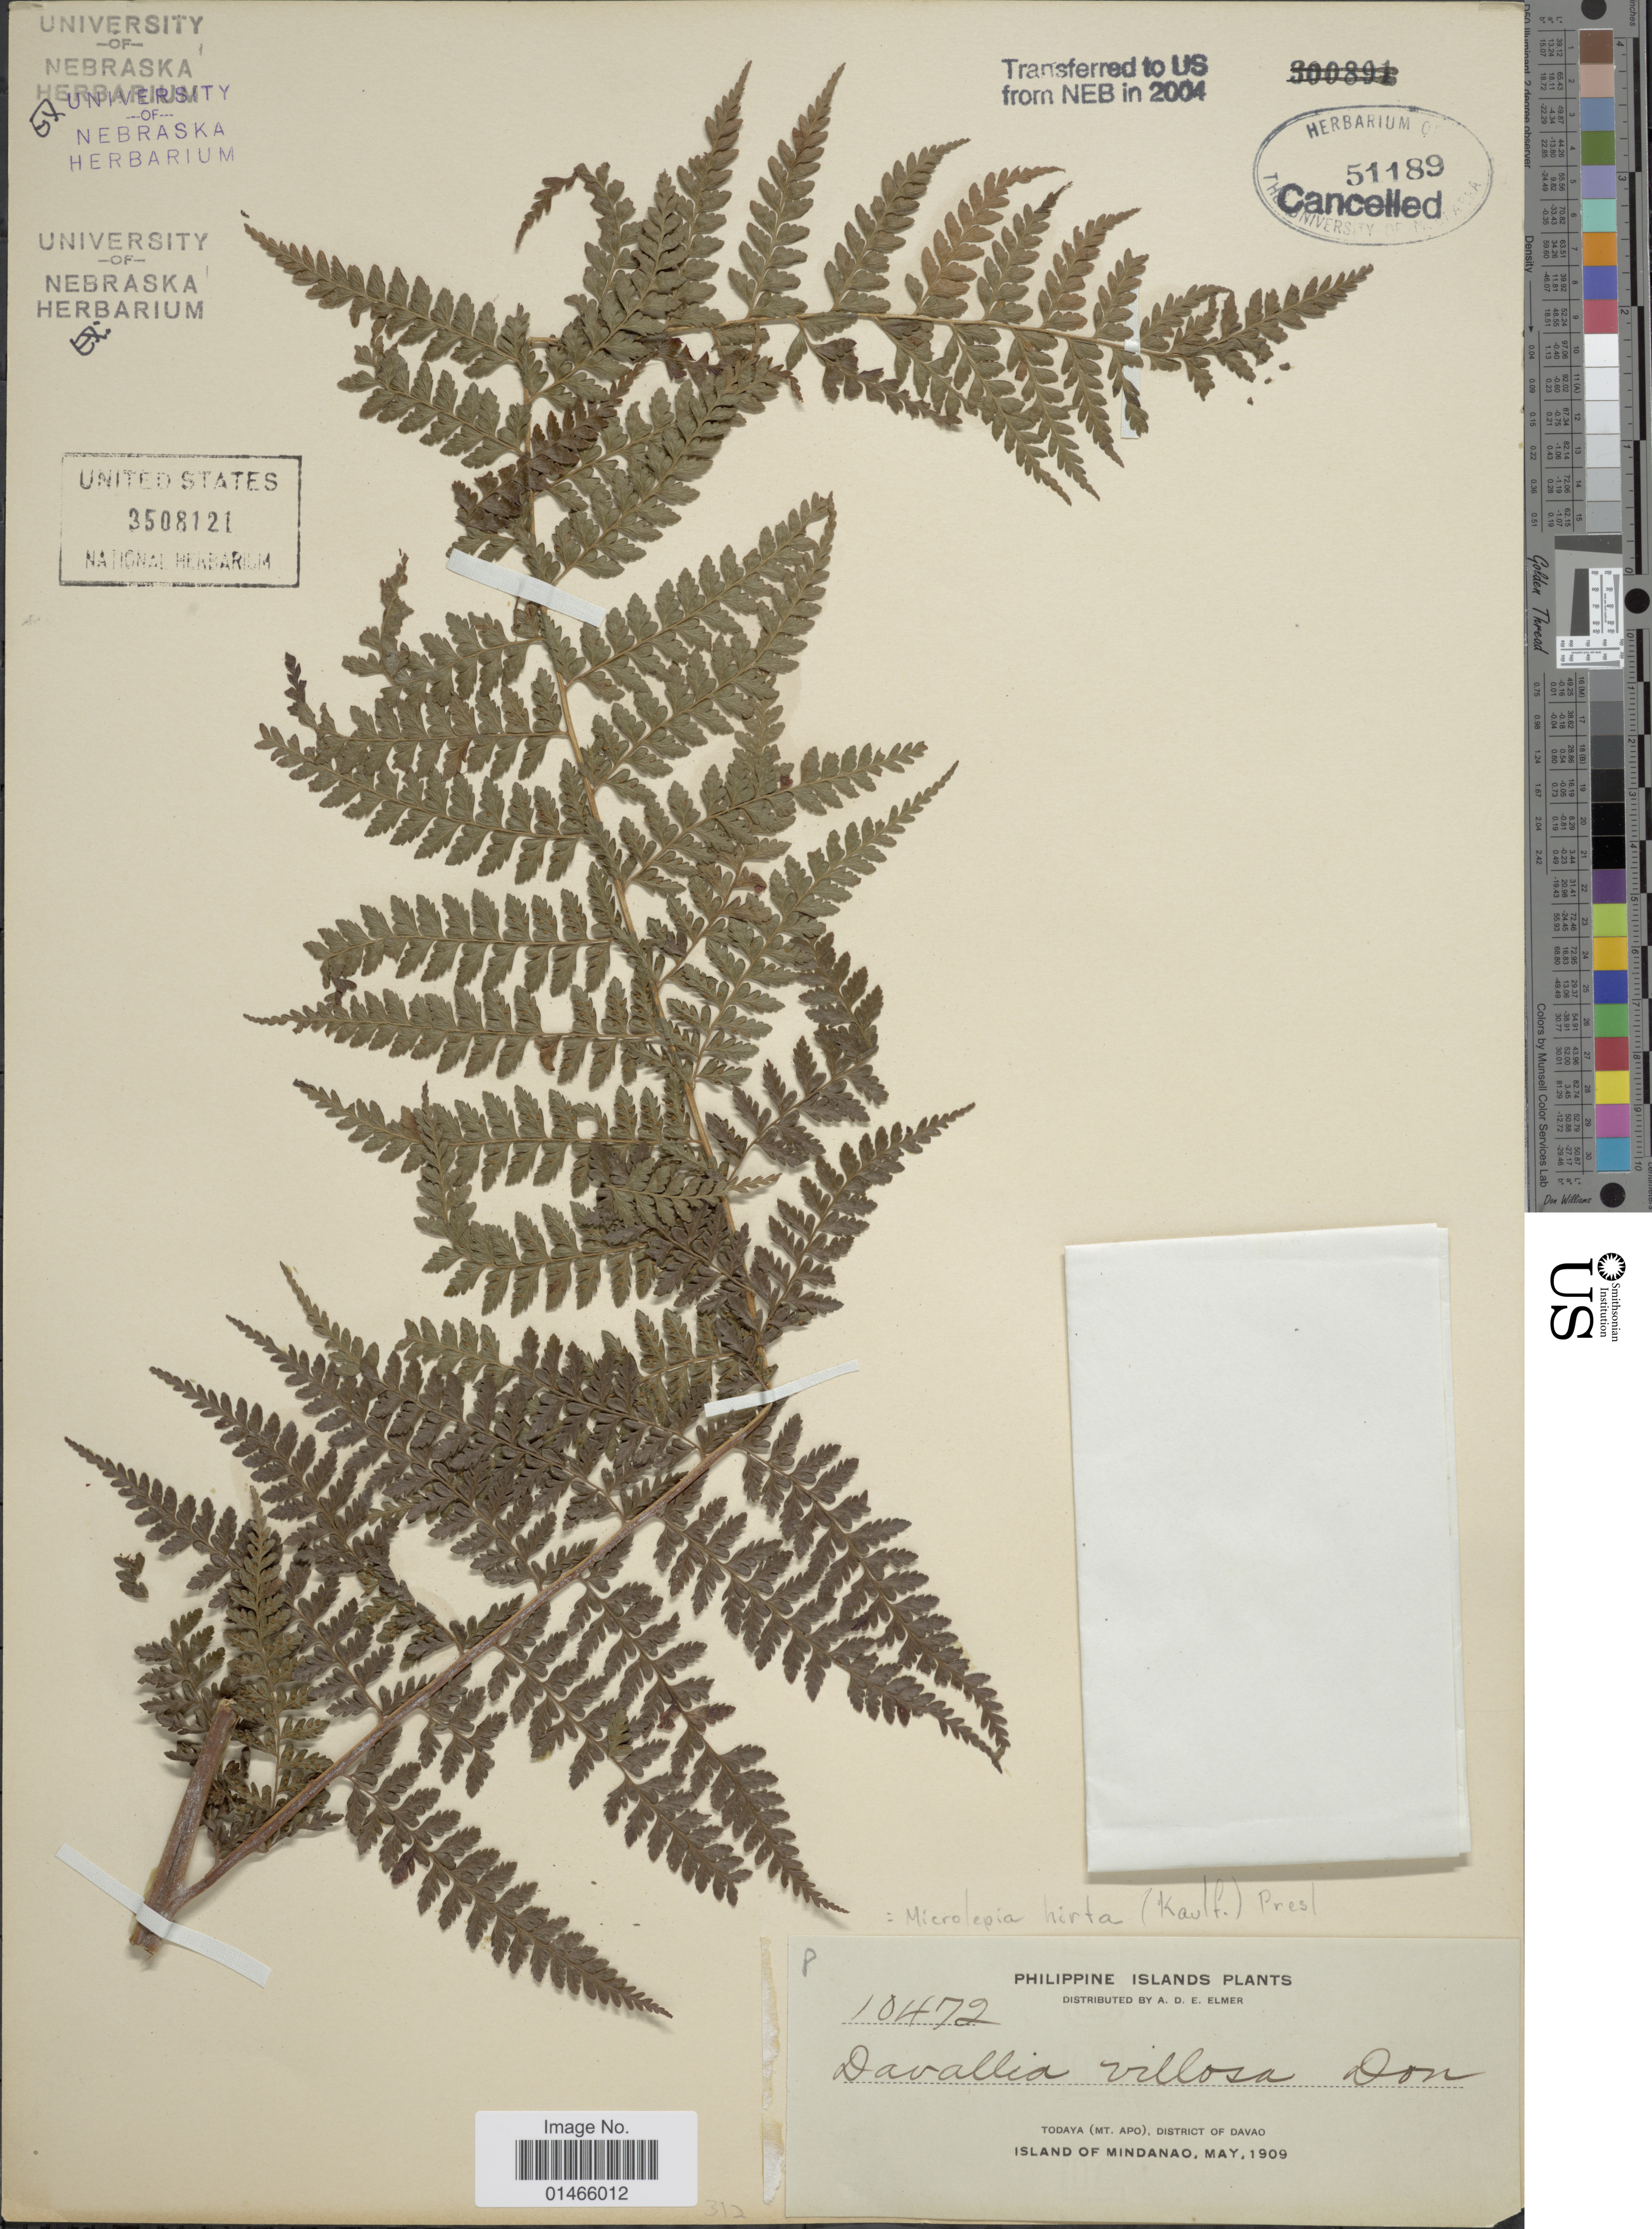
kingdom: Plantae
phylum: Tracheophyta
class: Polypodiopsida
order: Polypodiales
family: Dennstaedtiaceae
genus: Microlepia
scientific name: Microlepia herbacea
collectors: A. D. E. Elmer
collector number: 10472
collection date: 1909-05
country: Philippines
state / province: Davao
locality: Todaya (Mt. Apo), District of Davao, Island of Mindanao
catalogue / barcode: US 3508121